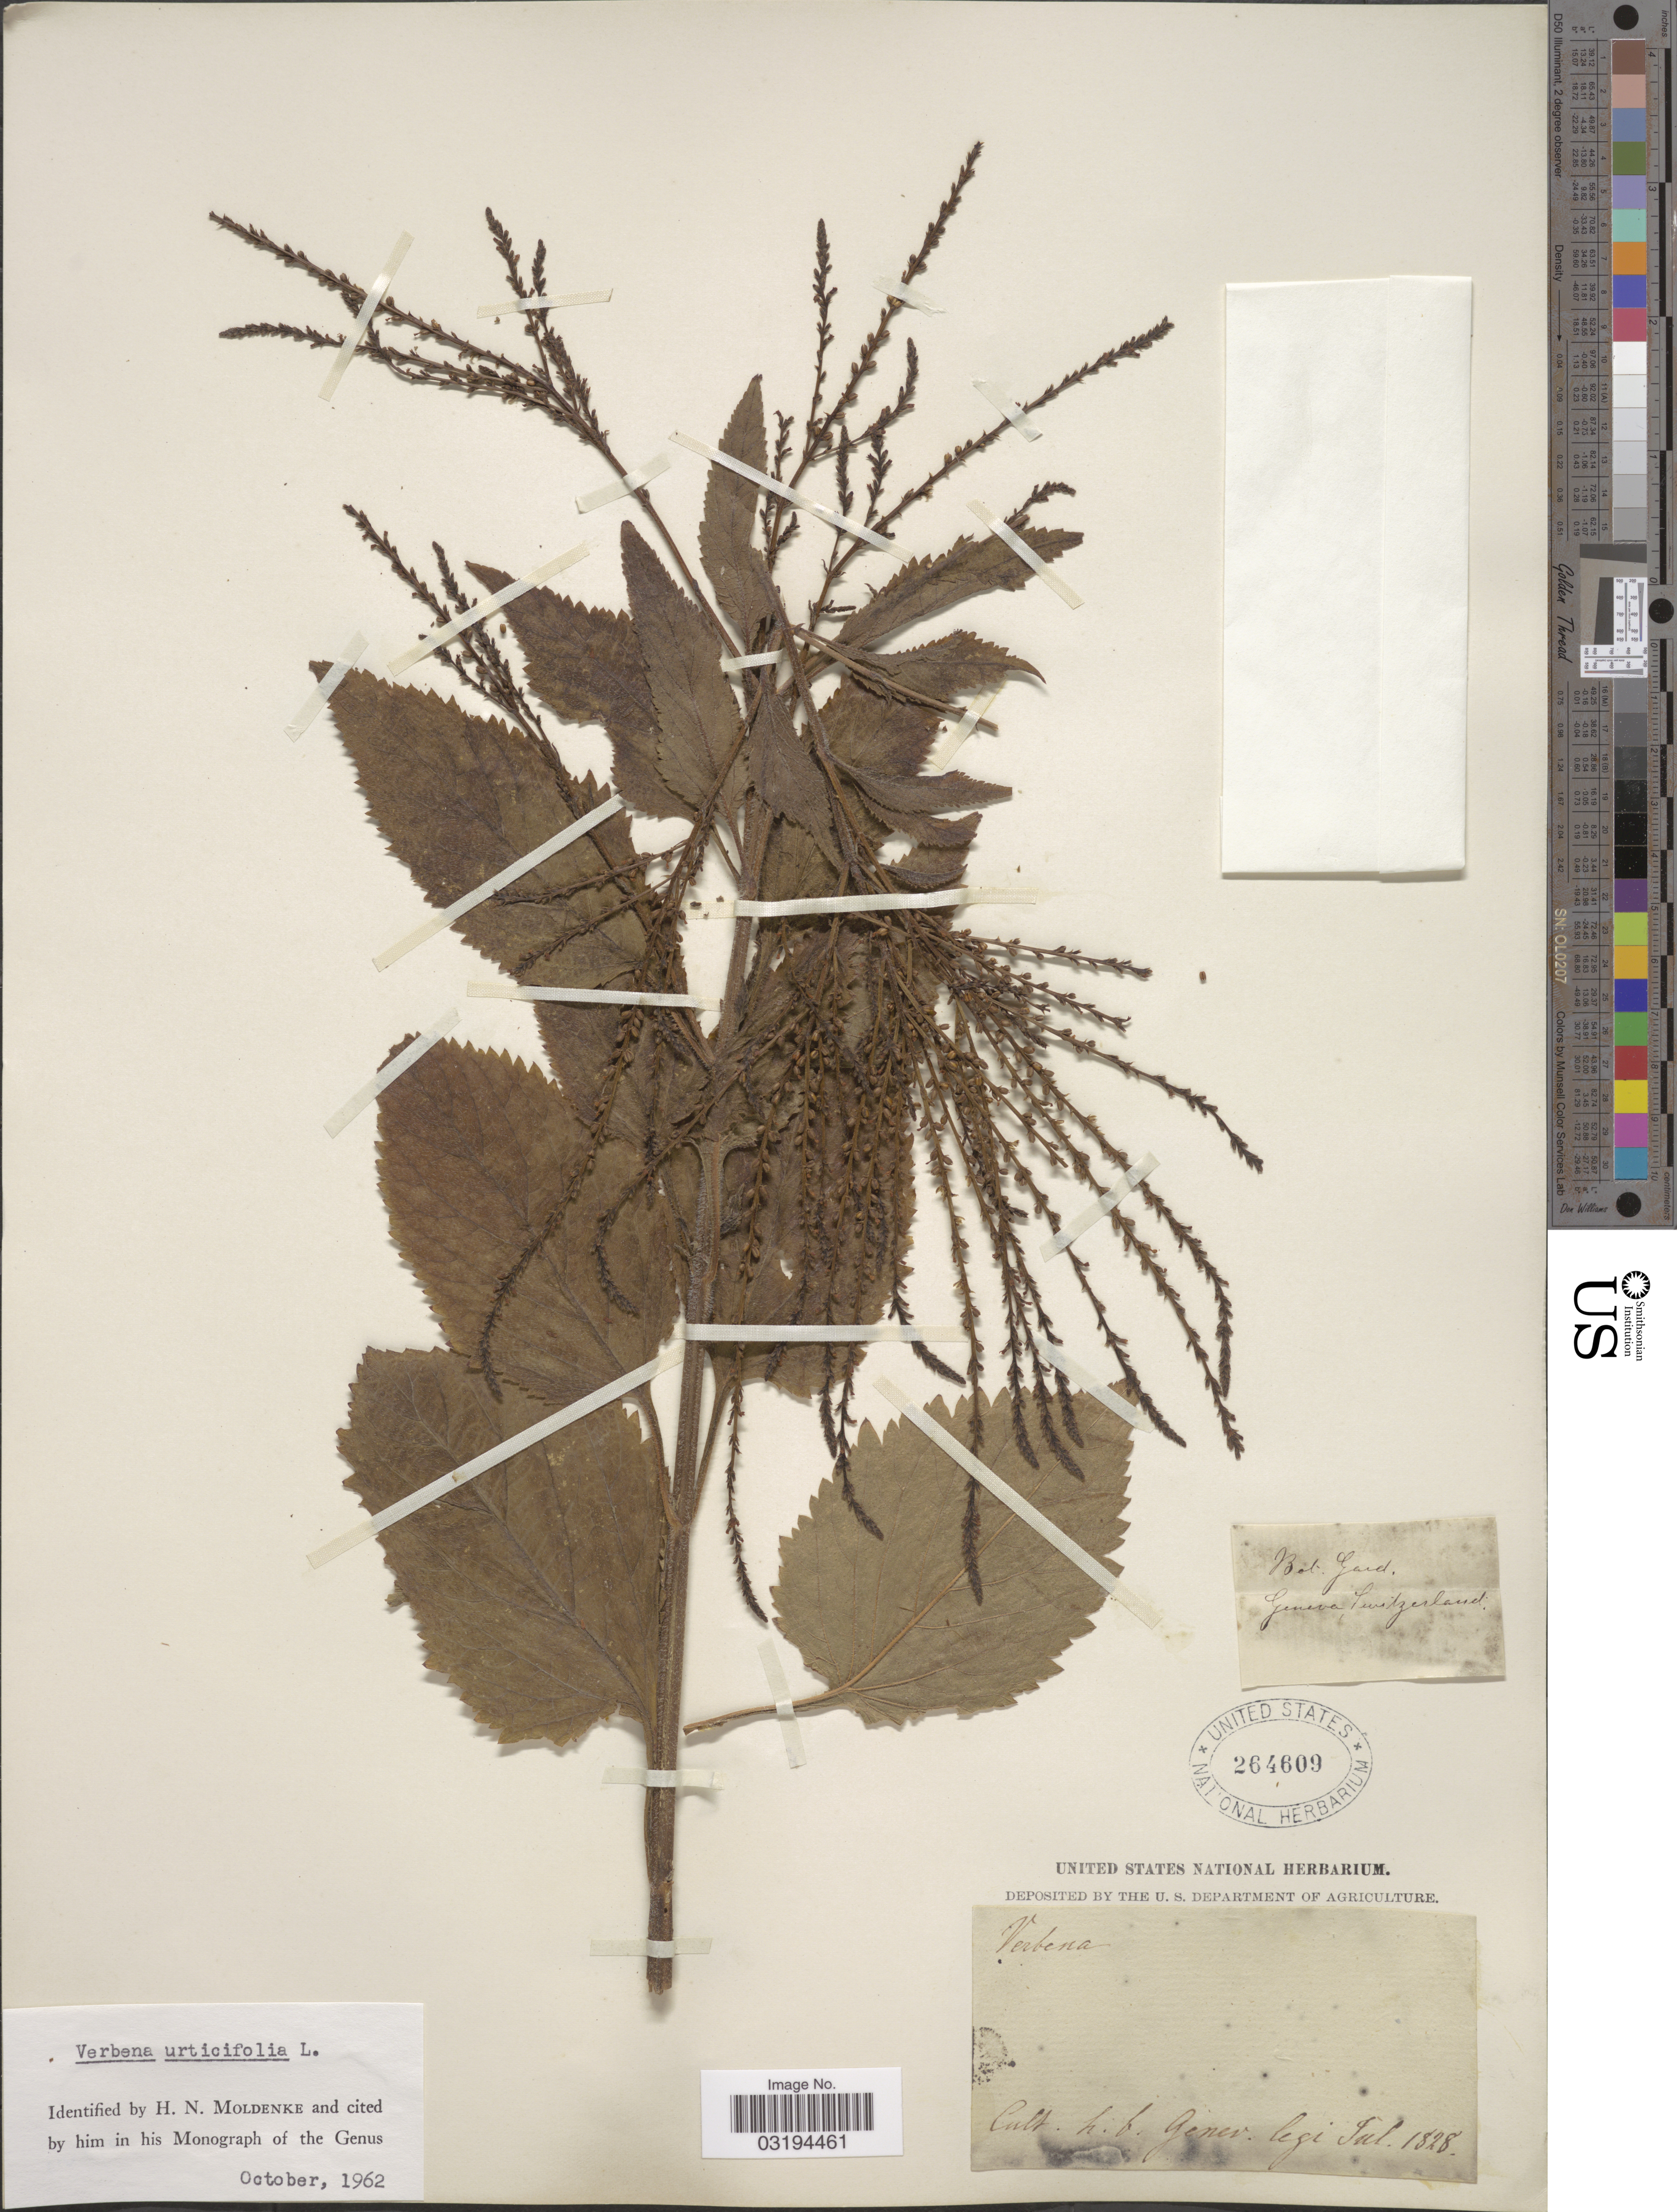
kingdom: Plantae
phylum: Tracheophyta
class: Magnoliopsida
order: Lamiales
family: Verbenaceae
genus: Verbena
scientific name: Verbena urticifolia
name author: L.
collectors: ex herb. United States National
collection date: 1828-07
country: Switzerland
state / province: Genève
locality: Bot. Garden.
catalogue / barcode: US 264609